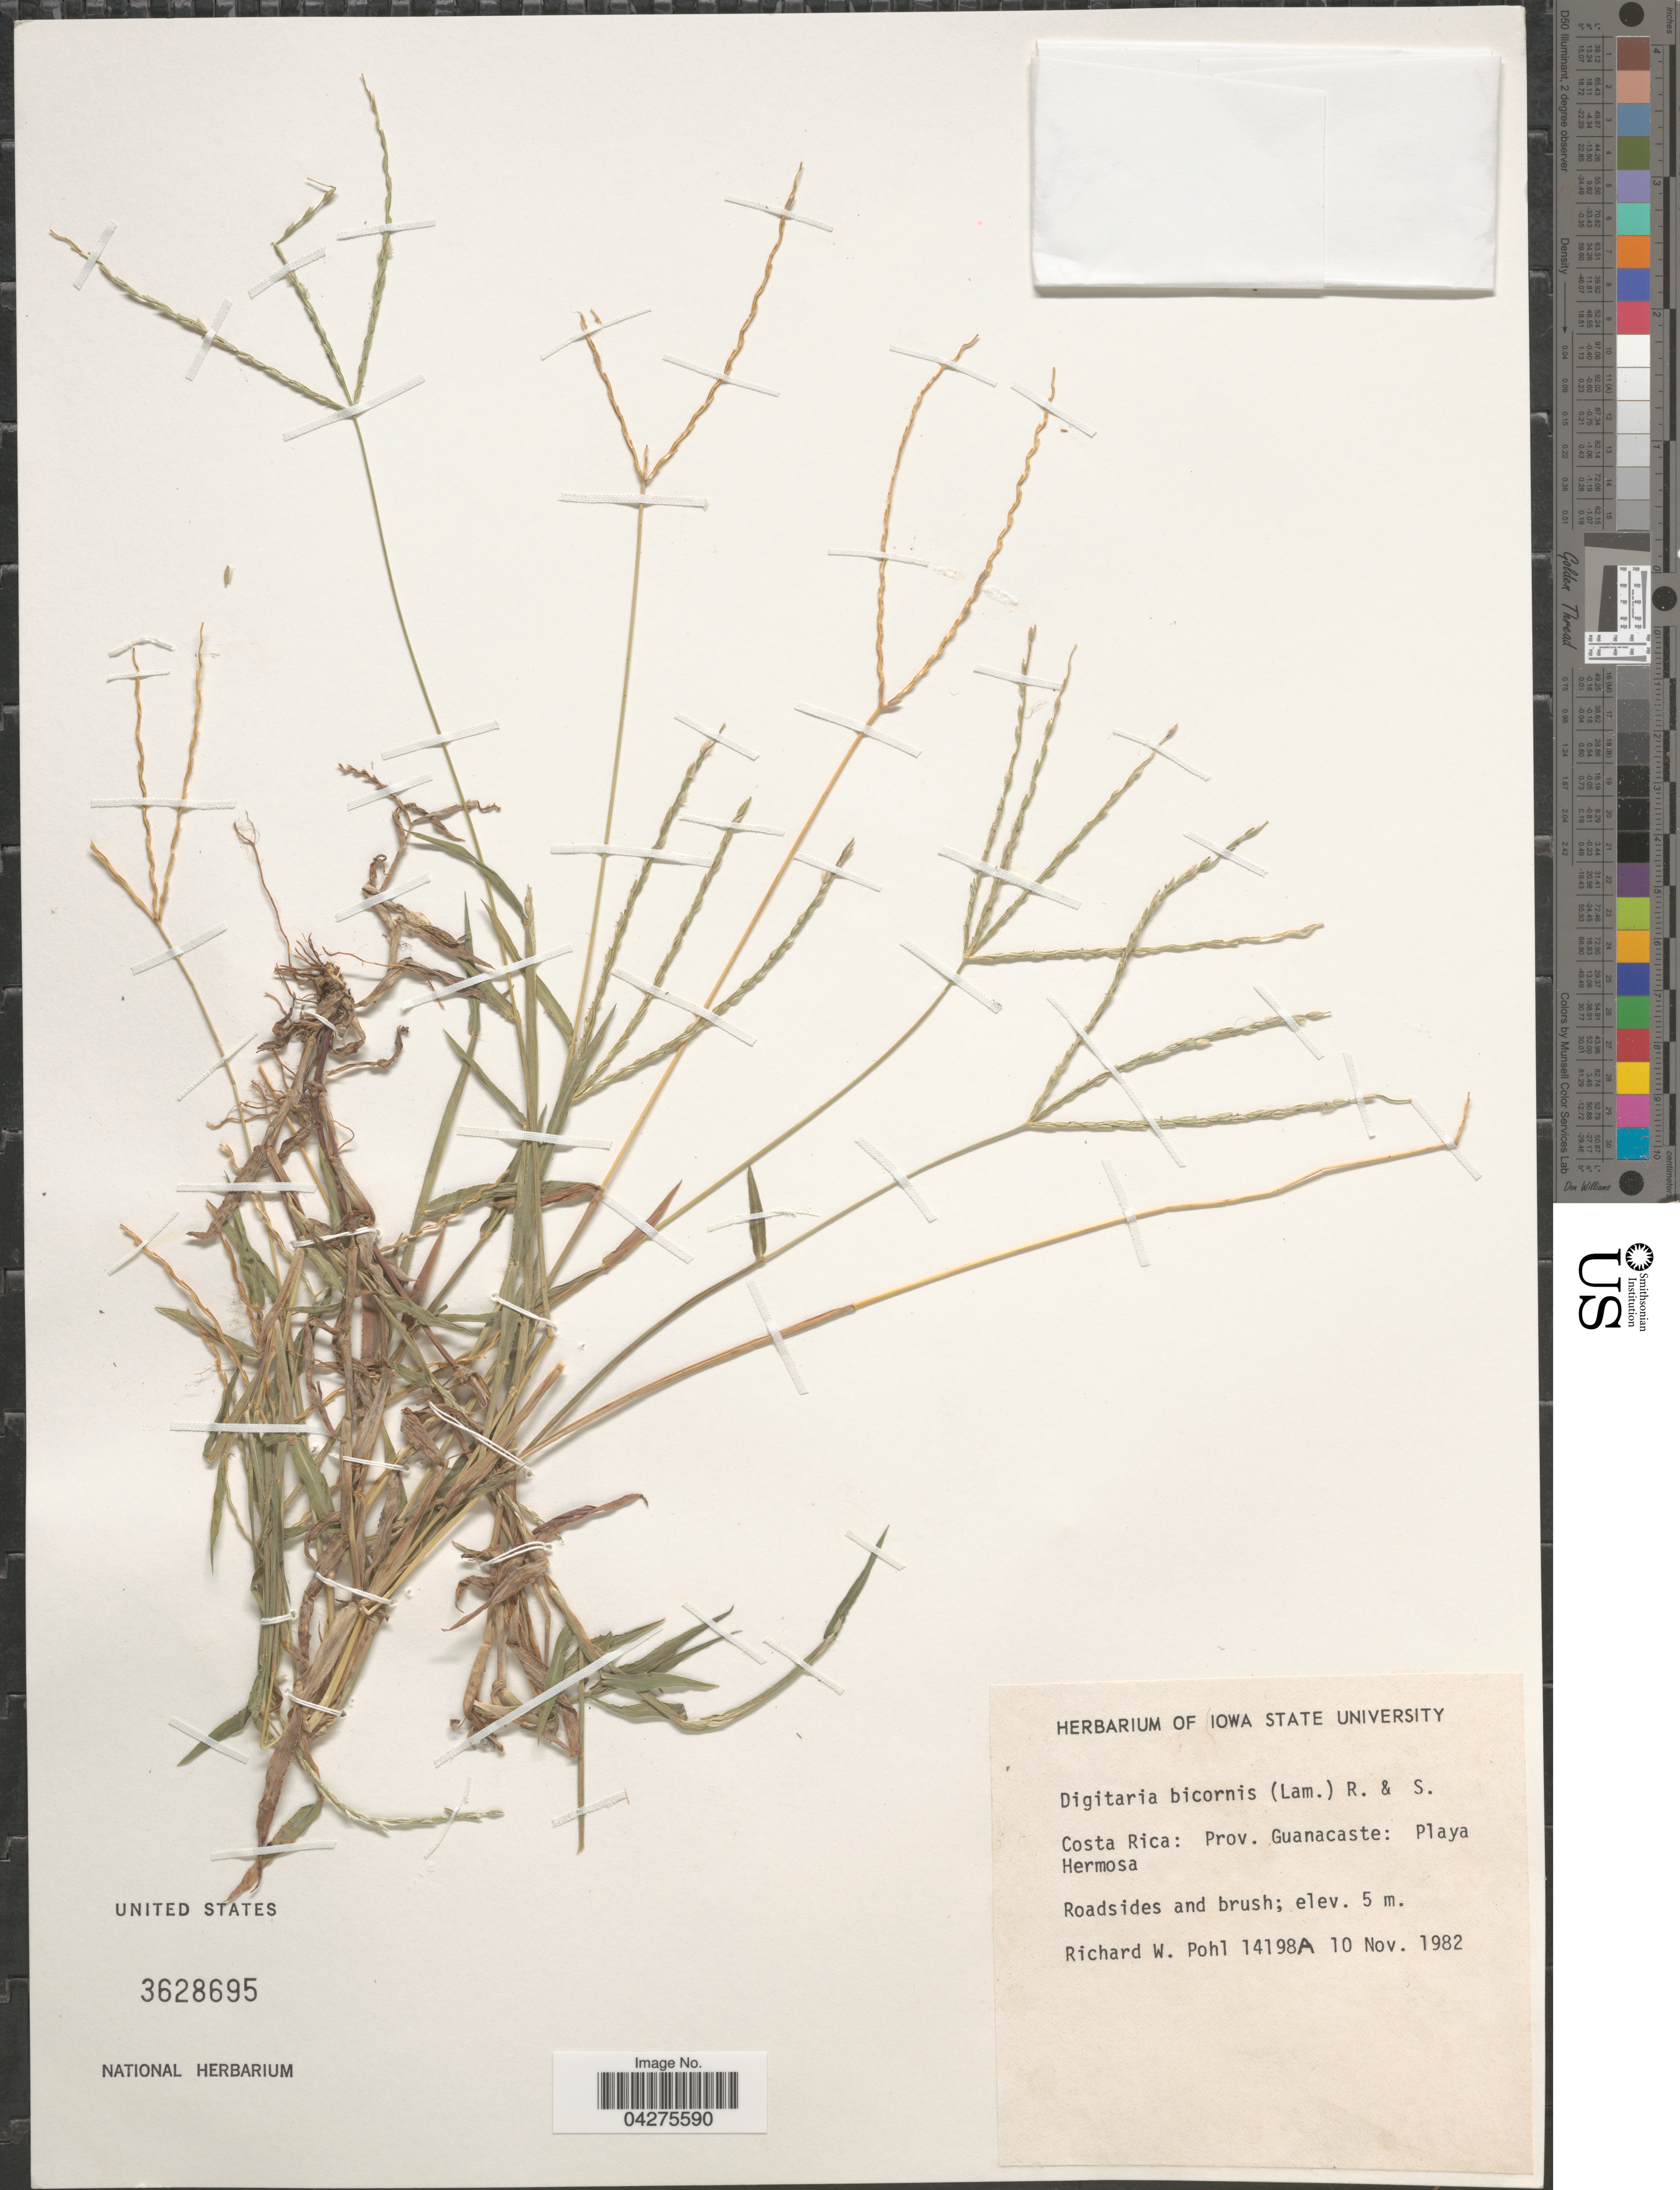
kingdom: Plantae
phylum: Tracheophyta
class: Liliopsida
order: Poales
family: Poaceae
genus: Digitaria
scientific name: Digitaria bicornis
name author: (Lam.) Roem. & Schult.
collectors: R. W. Pohl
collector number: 14198A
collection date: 1982-11-10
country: Costa Rica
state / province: Guanacaste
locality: Playa Hermosa.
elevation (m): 5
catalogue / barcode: US 3628695